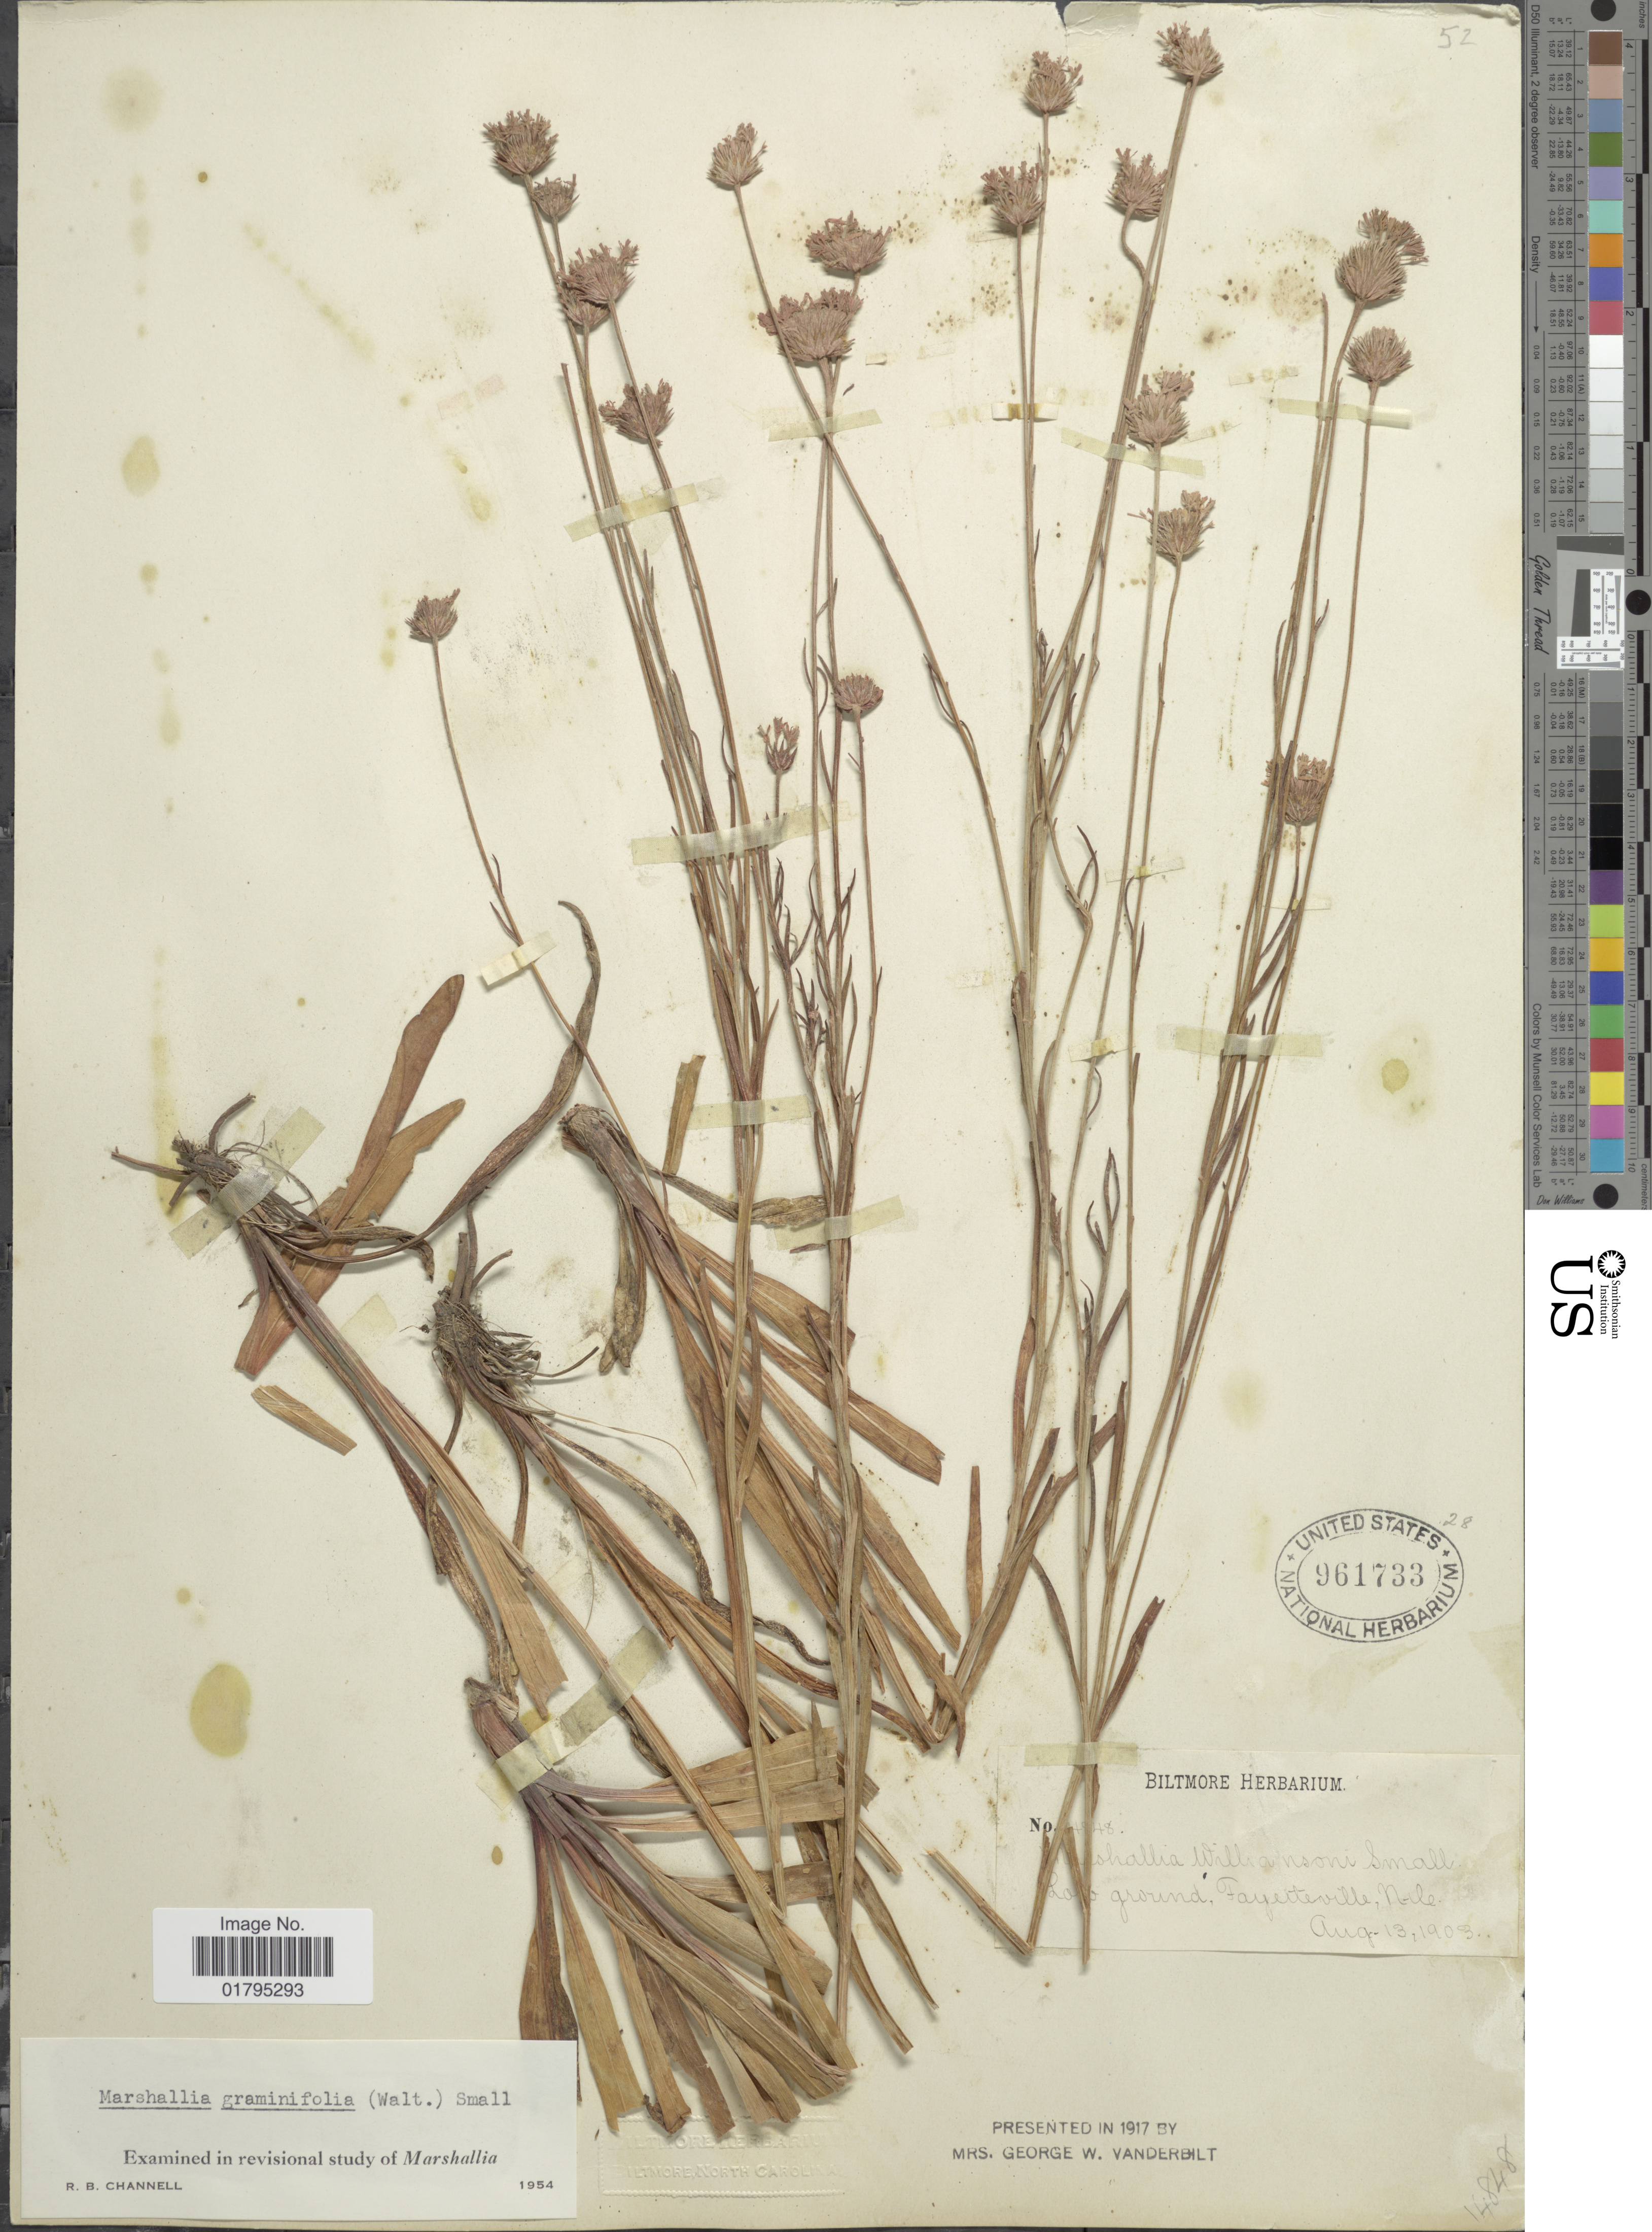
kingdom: Plantae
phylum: Tracheophyta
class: Magnoliopsida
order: Asterales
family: Asteraceae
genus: Marshallia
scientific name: Marshallia graminifolia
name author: (Walter) Small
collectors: ex herb. Biltmore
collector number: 4!48*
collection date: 1903-08-13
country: United States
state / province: North Carolina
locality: Fayetteville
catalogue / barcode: US 961733